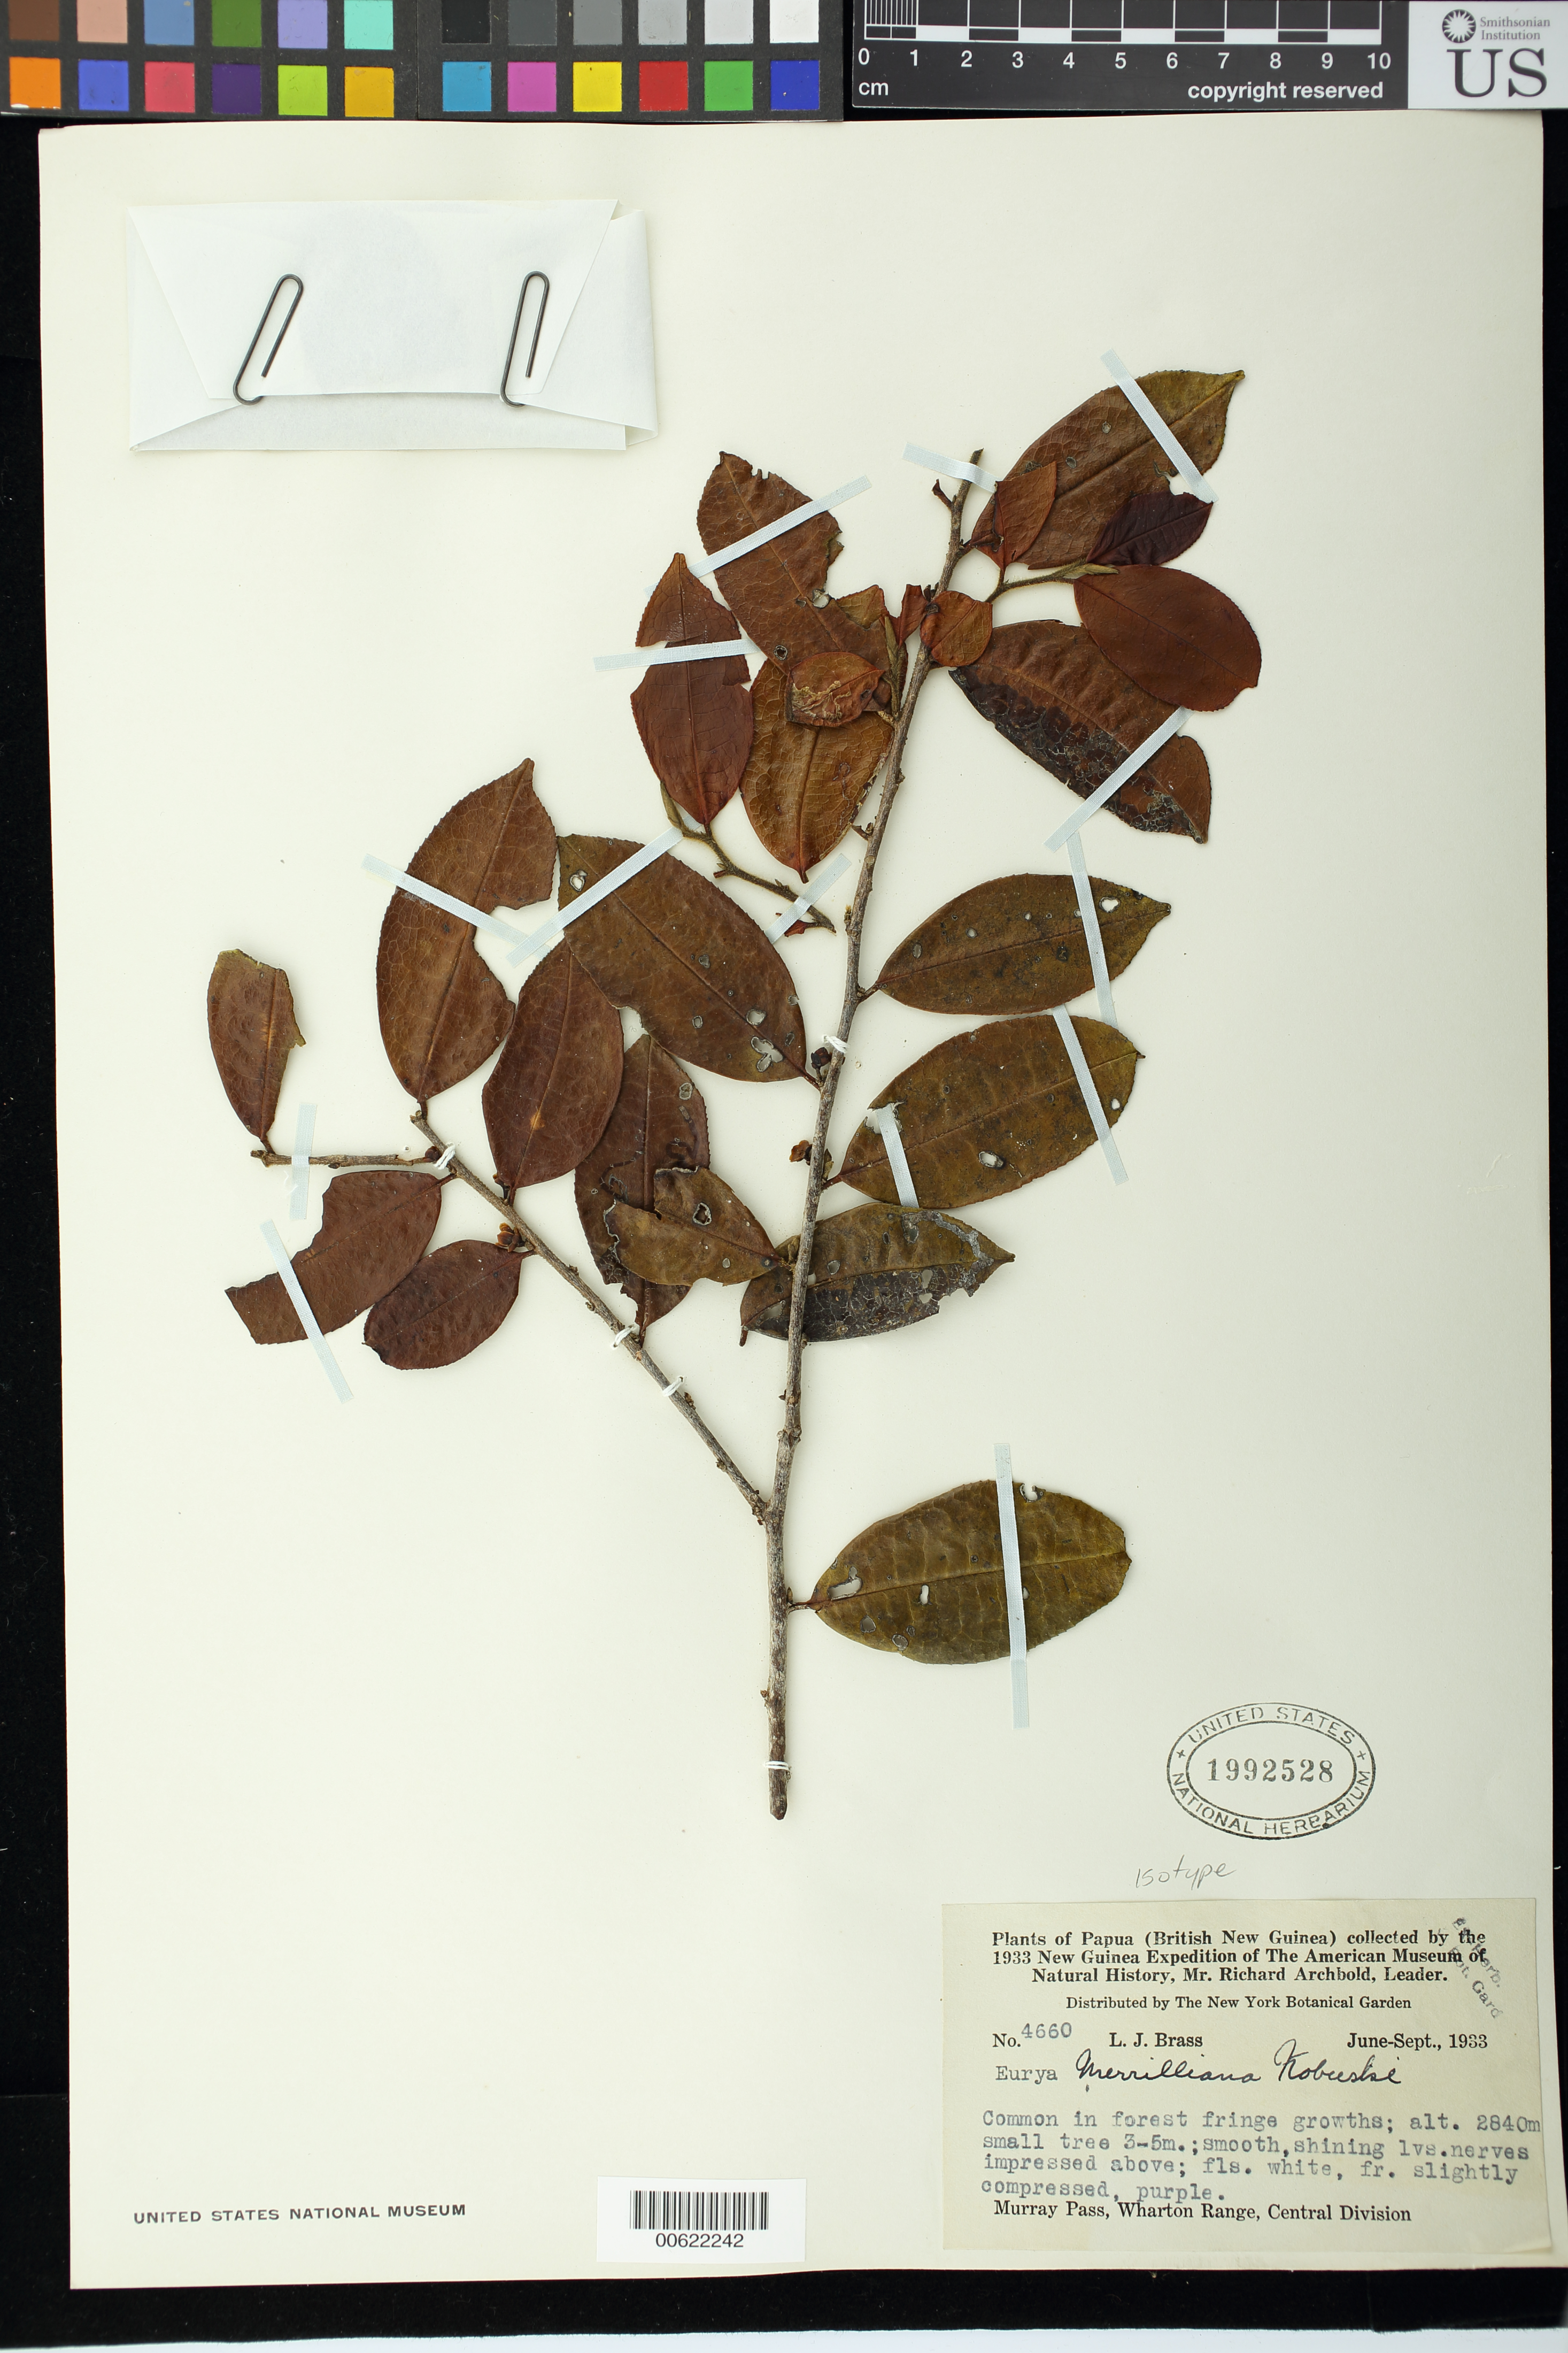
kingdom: Plantae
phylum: Tracheophyta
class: Magnoliopsida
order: Ericales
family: Pentaphylacaceae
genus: Eurya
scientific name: Eurya merrilliana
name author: Kobuski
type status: Isotype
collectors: L. J. Brass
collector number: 4660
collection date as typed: Jun 1933 to Sep 1933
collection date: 1933-06/1933-09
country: Papua New Guinea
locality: Murray Pass, Wharton Range, Central Division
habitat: common in forest fringe growths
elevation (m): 2840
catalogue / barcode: US 1992528